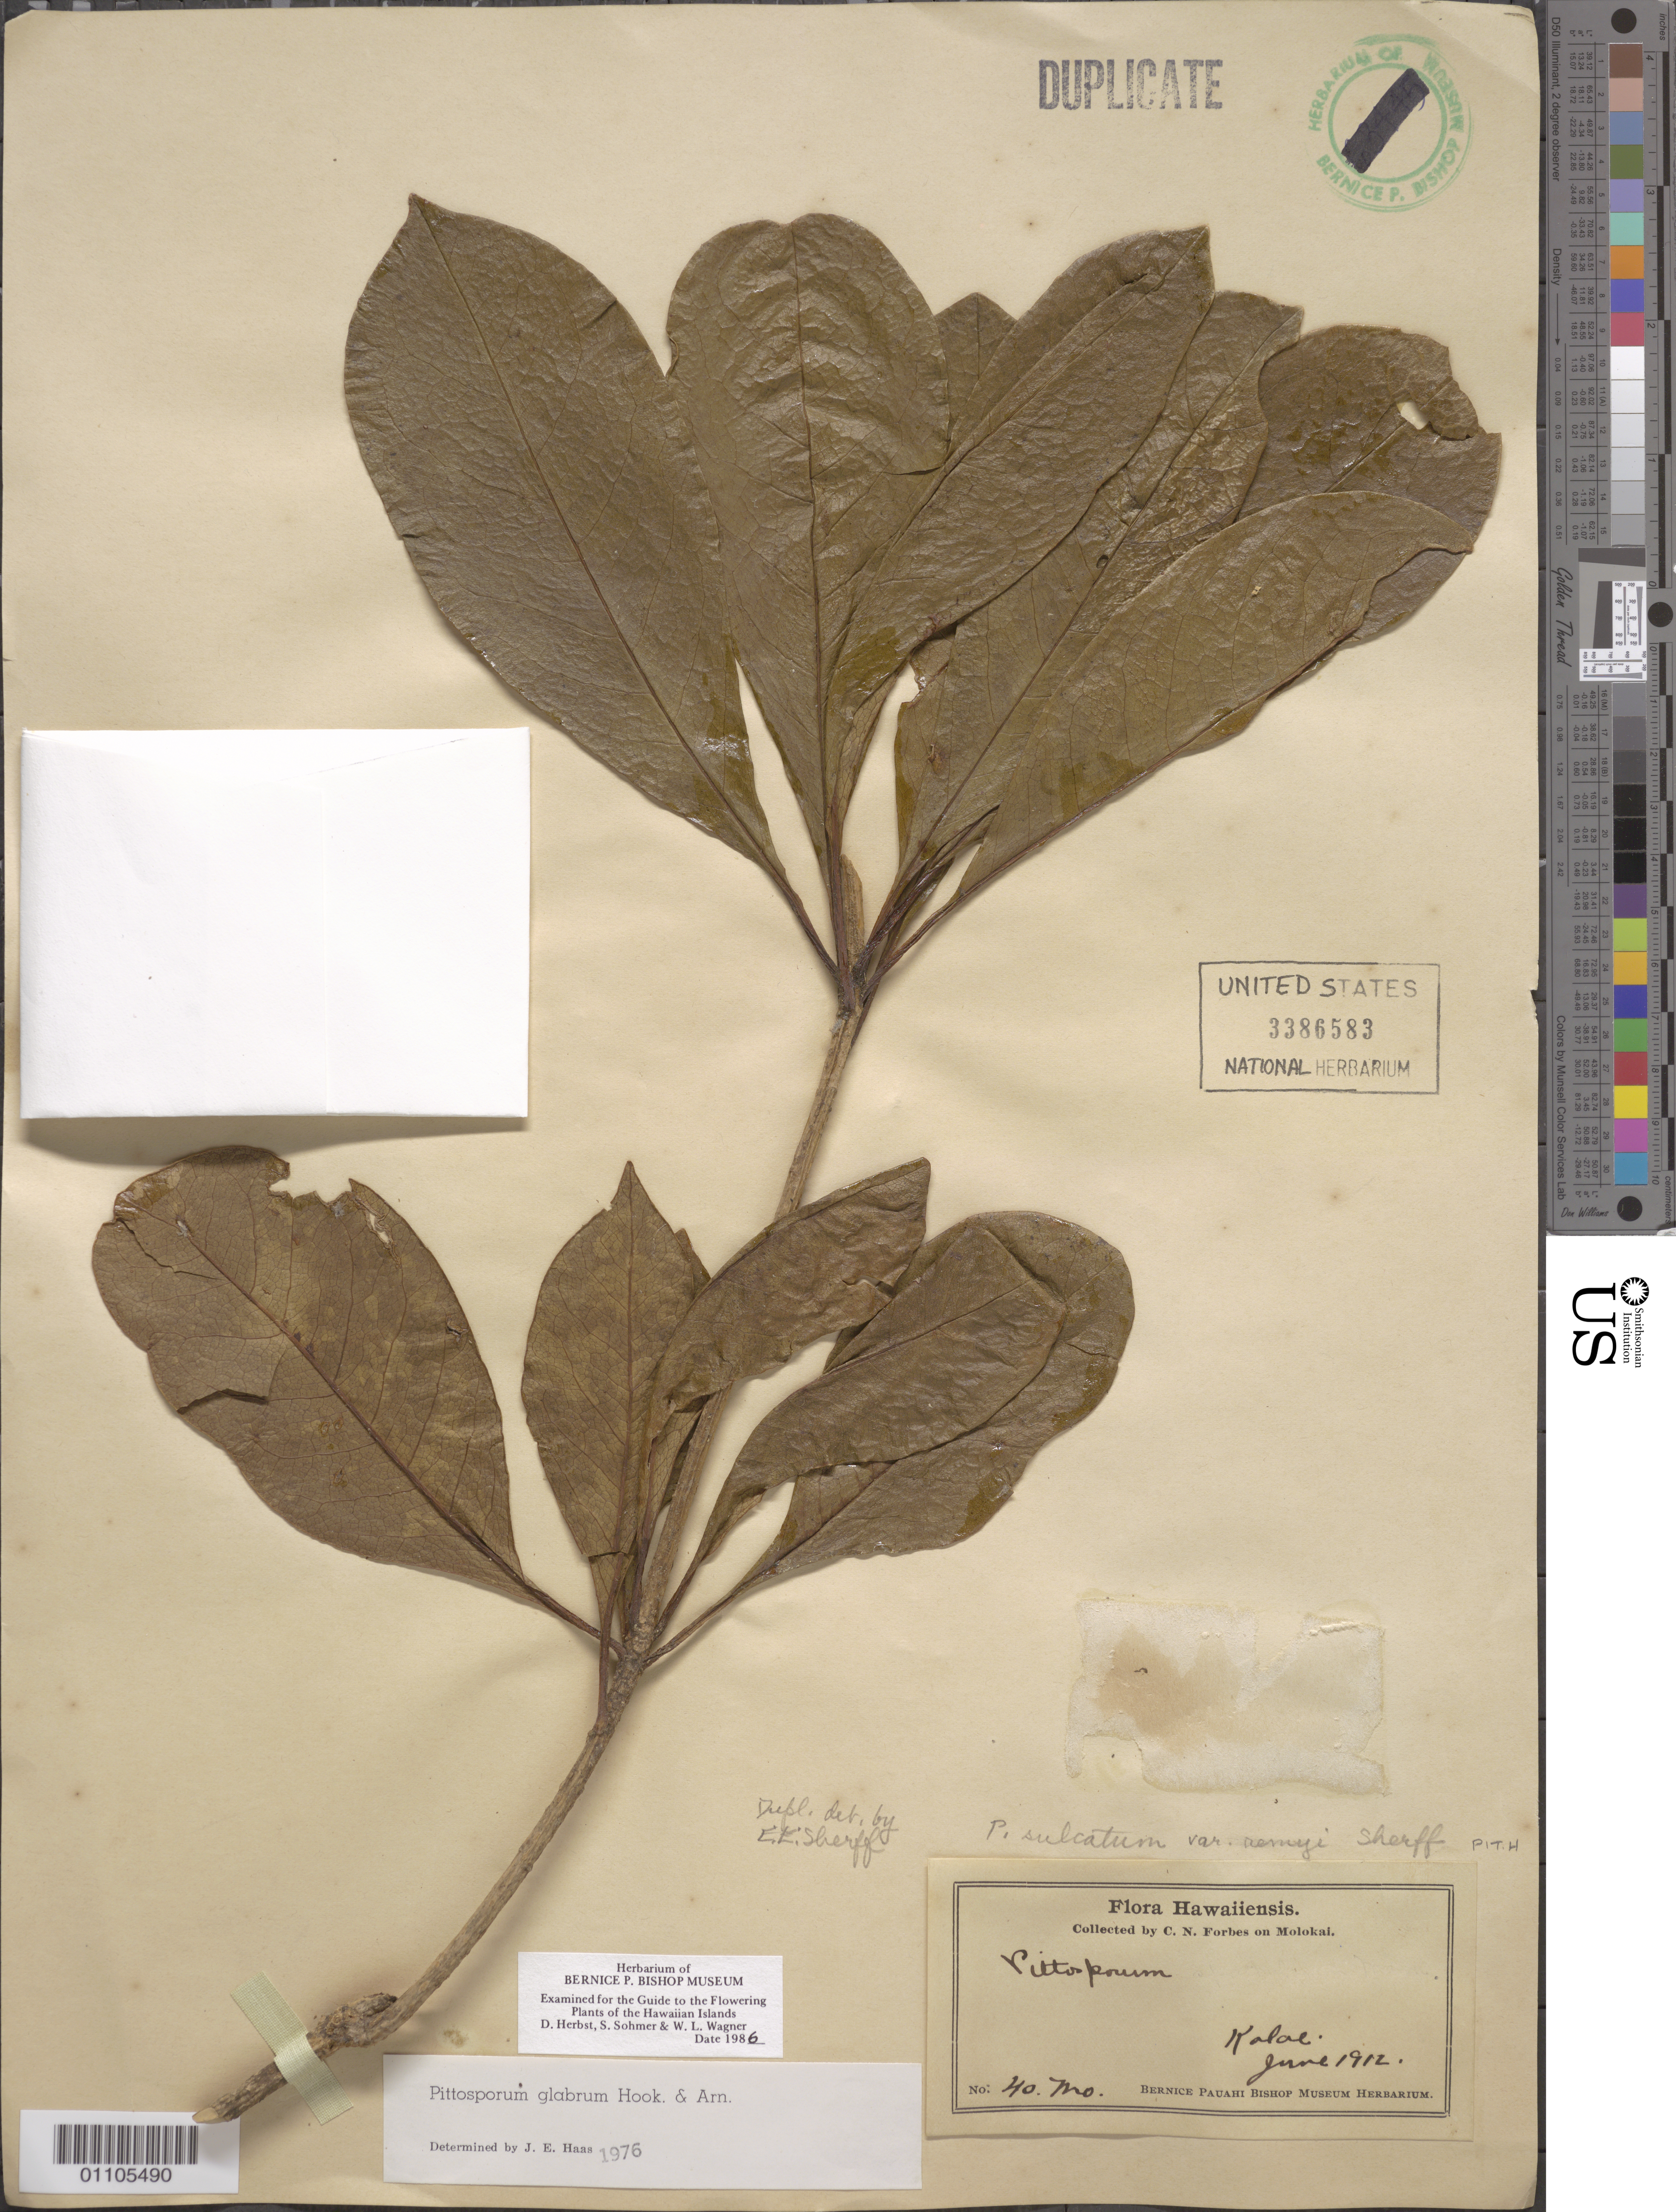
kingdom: Plantae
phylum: Tracheophyta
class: Magnoliopsida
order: Apiales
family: Pittosporaceae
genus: Pittosporum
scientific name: Pittosporum glabrum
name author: Hook. & Arn.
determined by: Haas, J. E.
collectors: C. N. Forbes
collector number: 40.Mo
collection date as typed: Jun 1912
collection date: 1912-06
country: United States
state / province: Hawaii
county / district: Maui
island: Moloka'i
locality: Kala'e.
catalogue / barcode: US 3386583